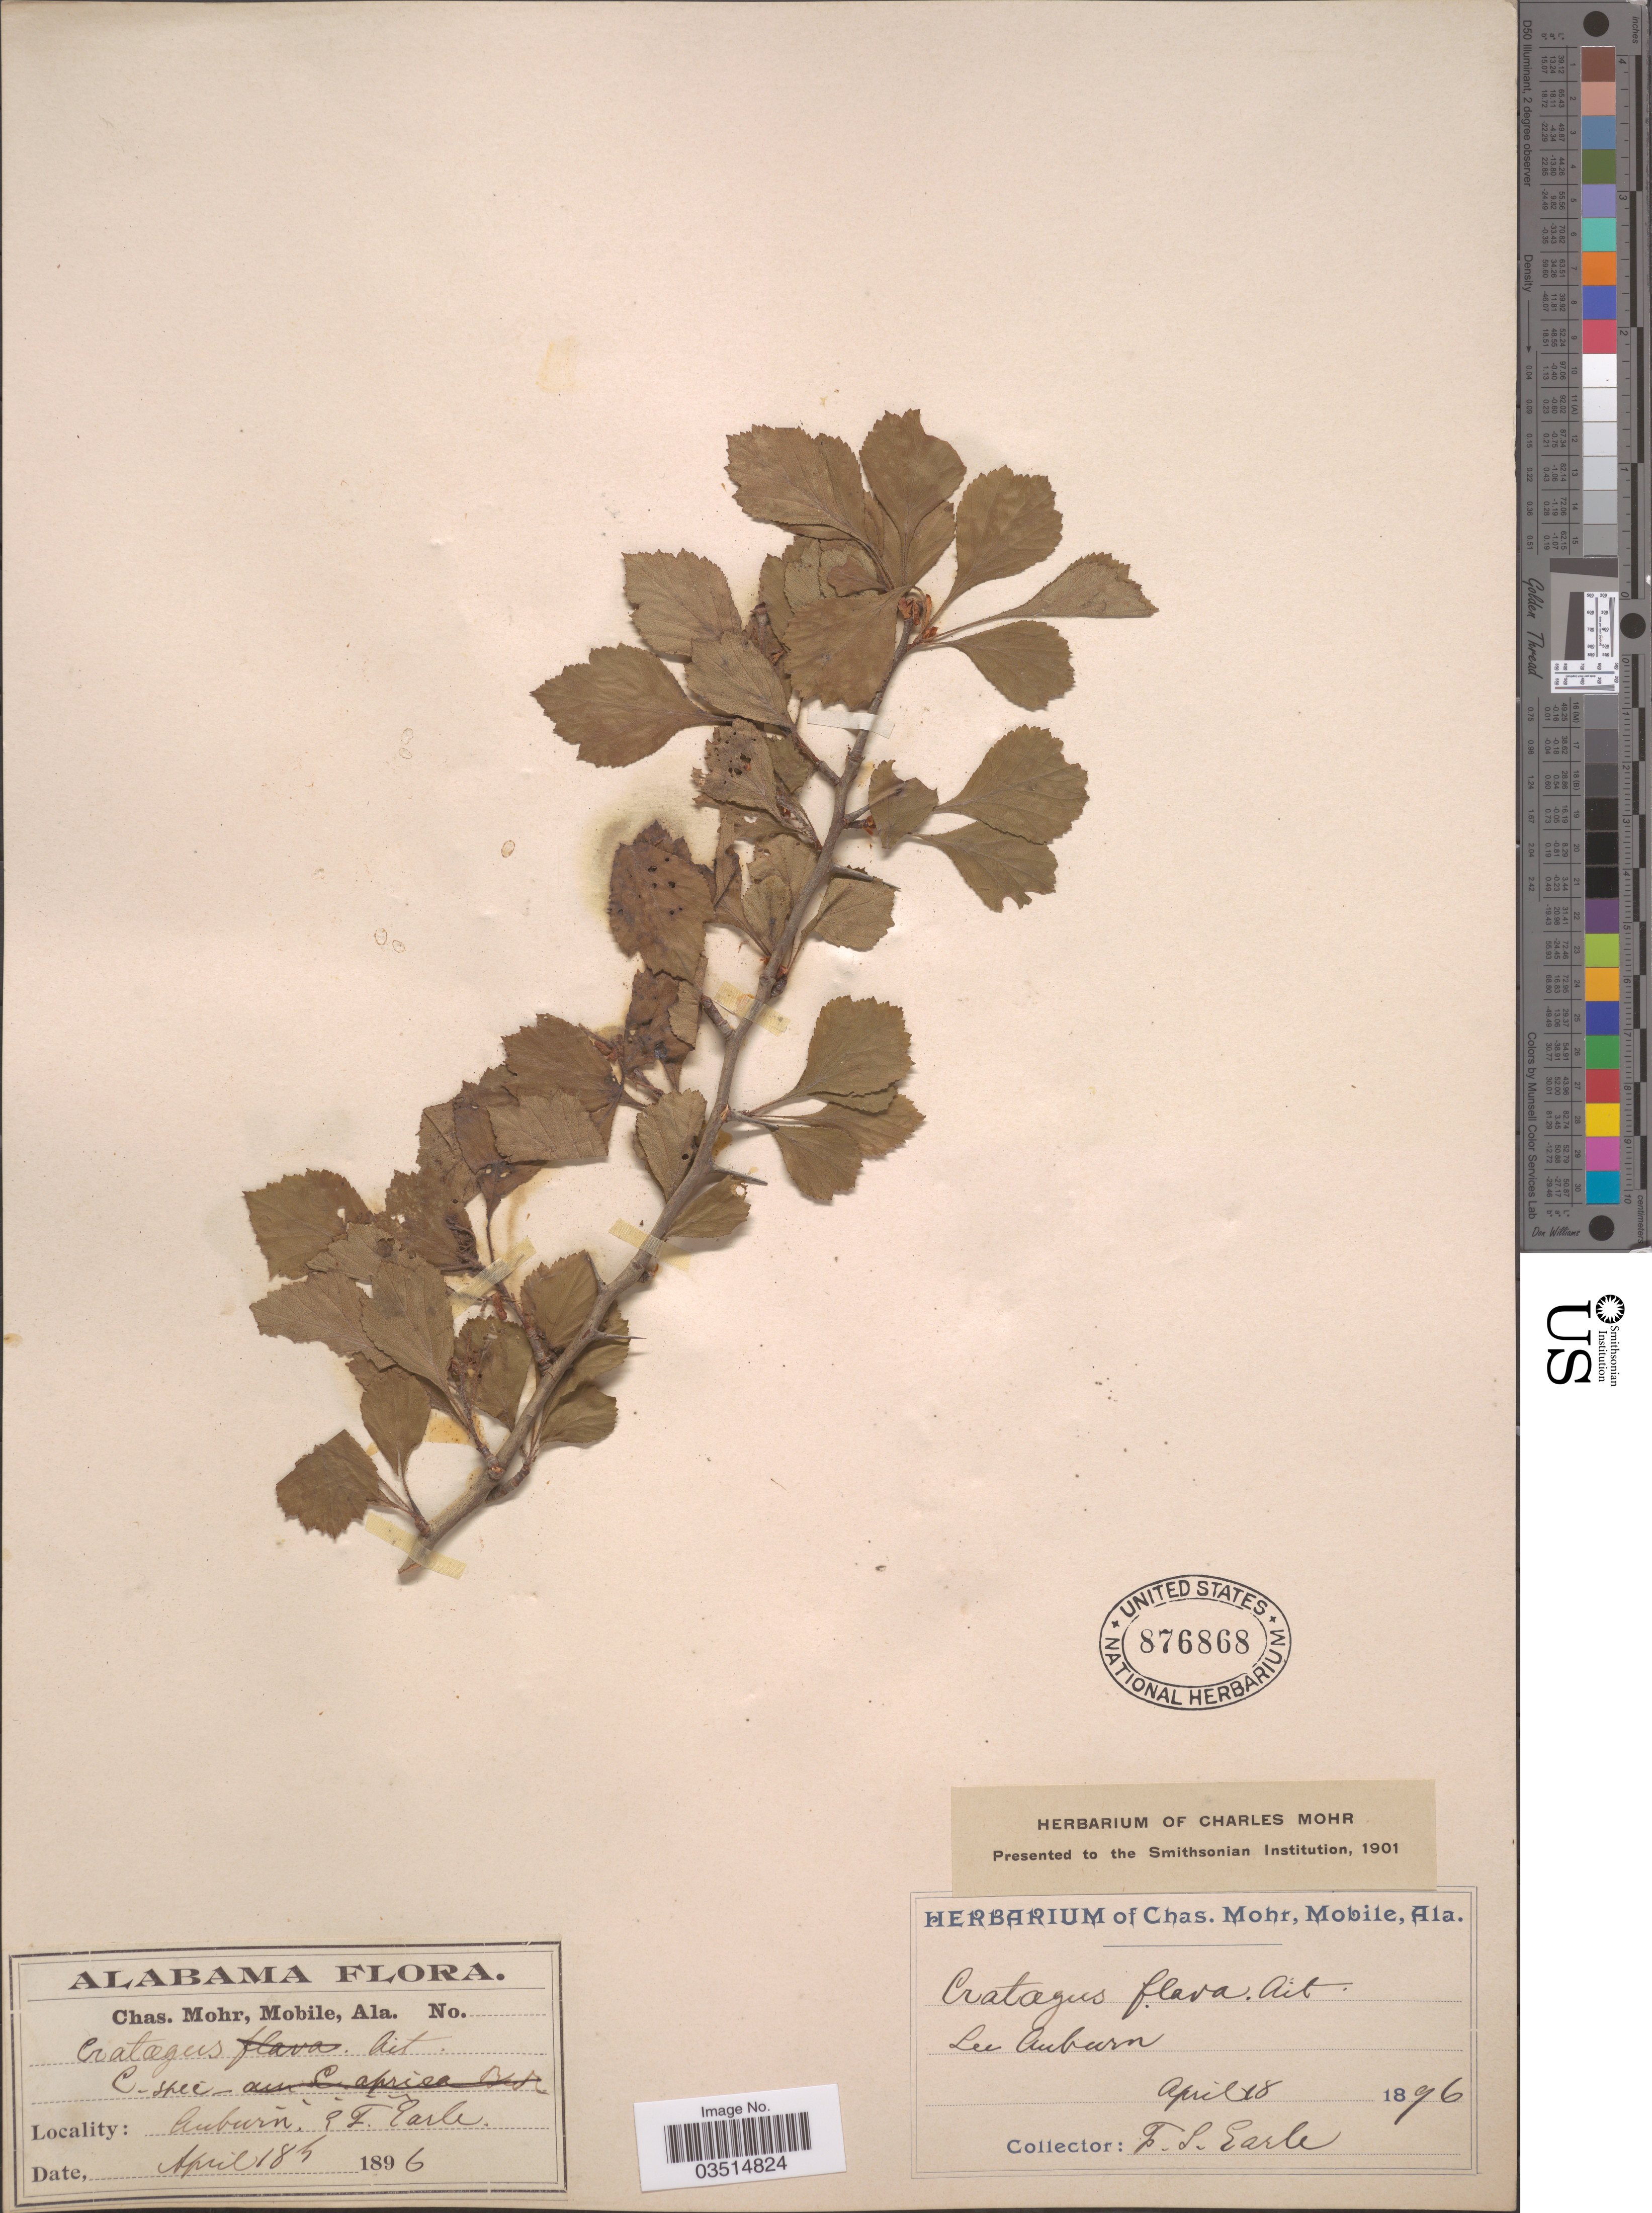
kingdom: Plantae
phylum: Tracheophyta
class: Magnoliopsida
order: Rosales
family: Rosaceae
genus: Crataegus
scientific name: Crataegus flava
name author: Aiton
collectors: F. S. Earle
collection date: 1896-04-18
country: United States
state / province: Alabama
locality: Lee Auburn.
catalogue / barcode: US 876868